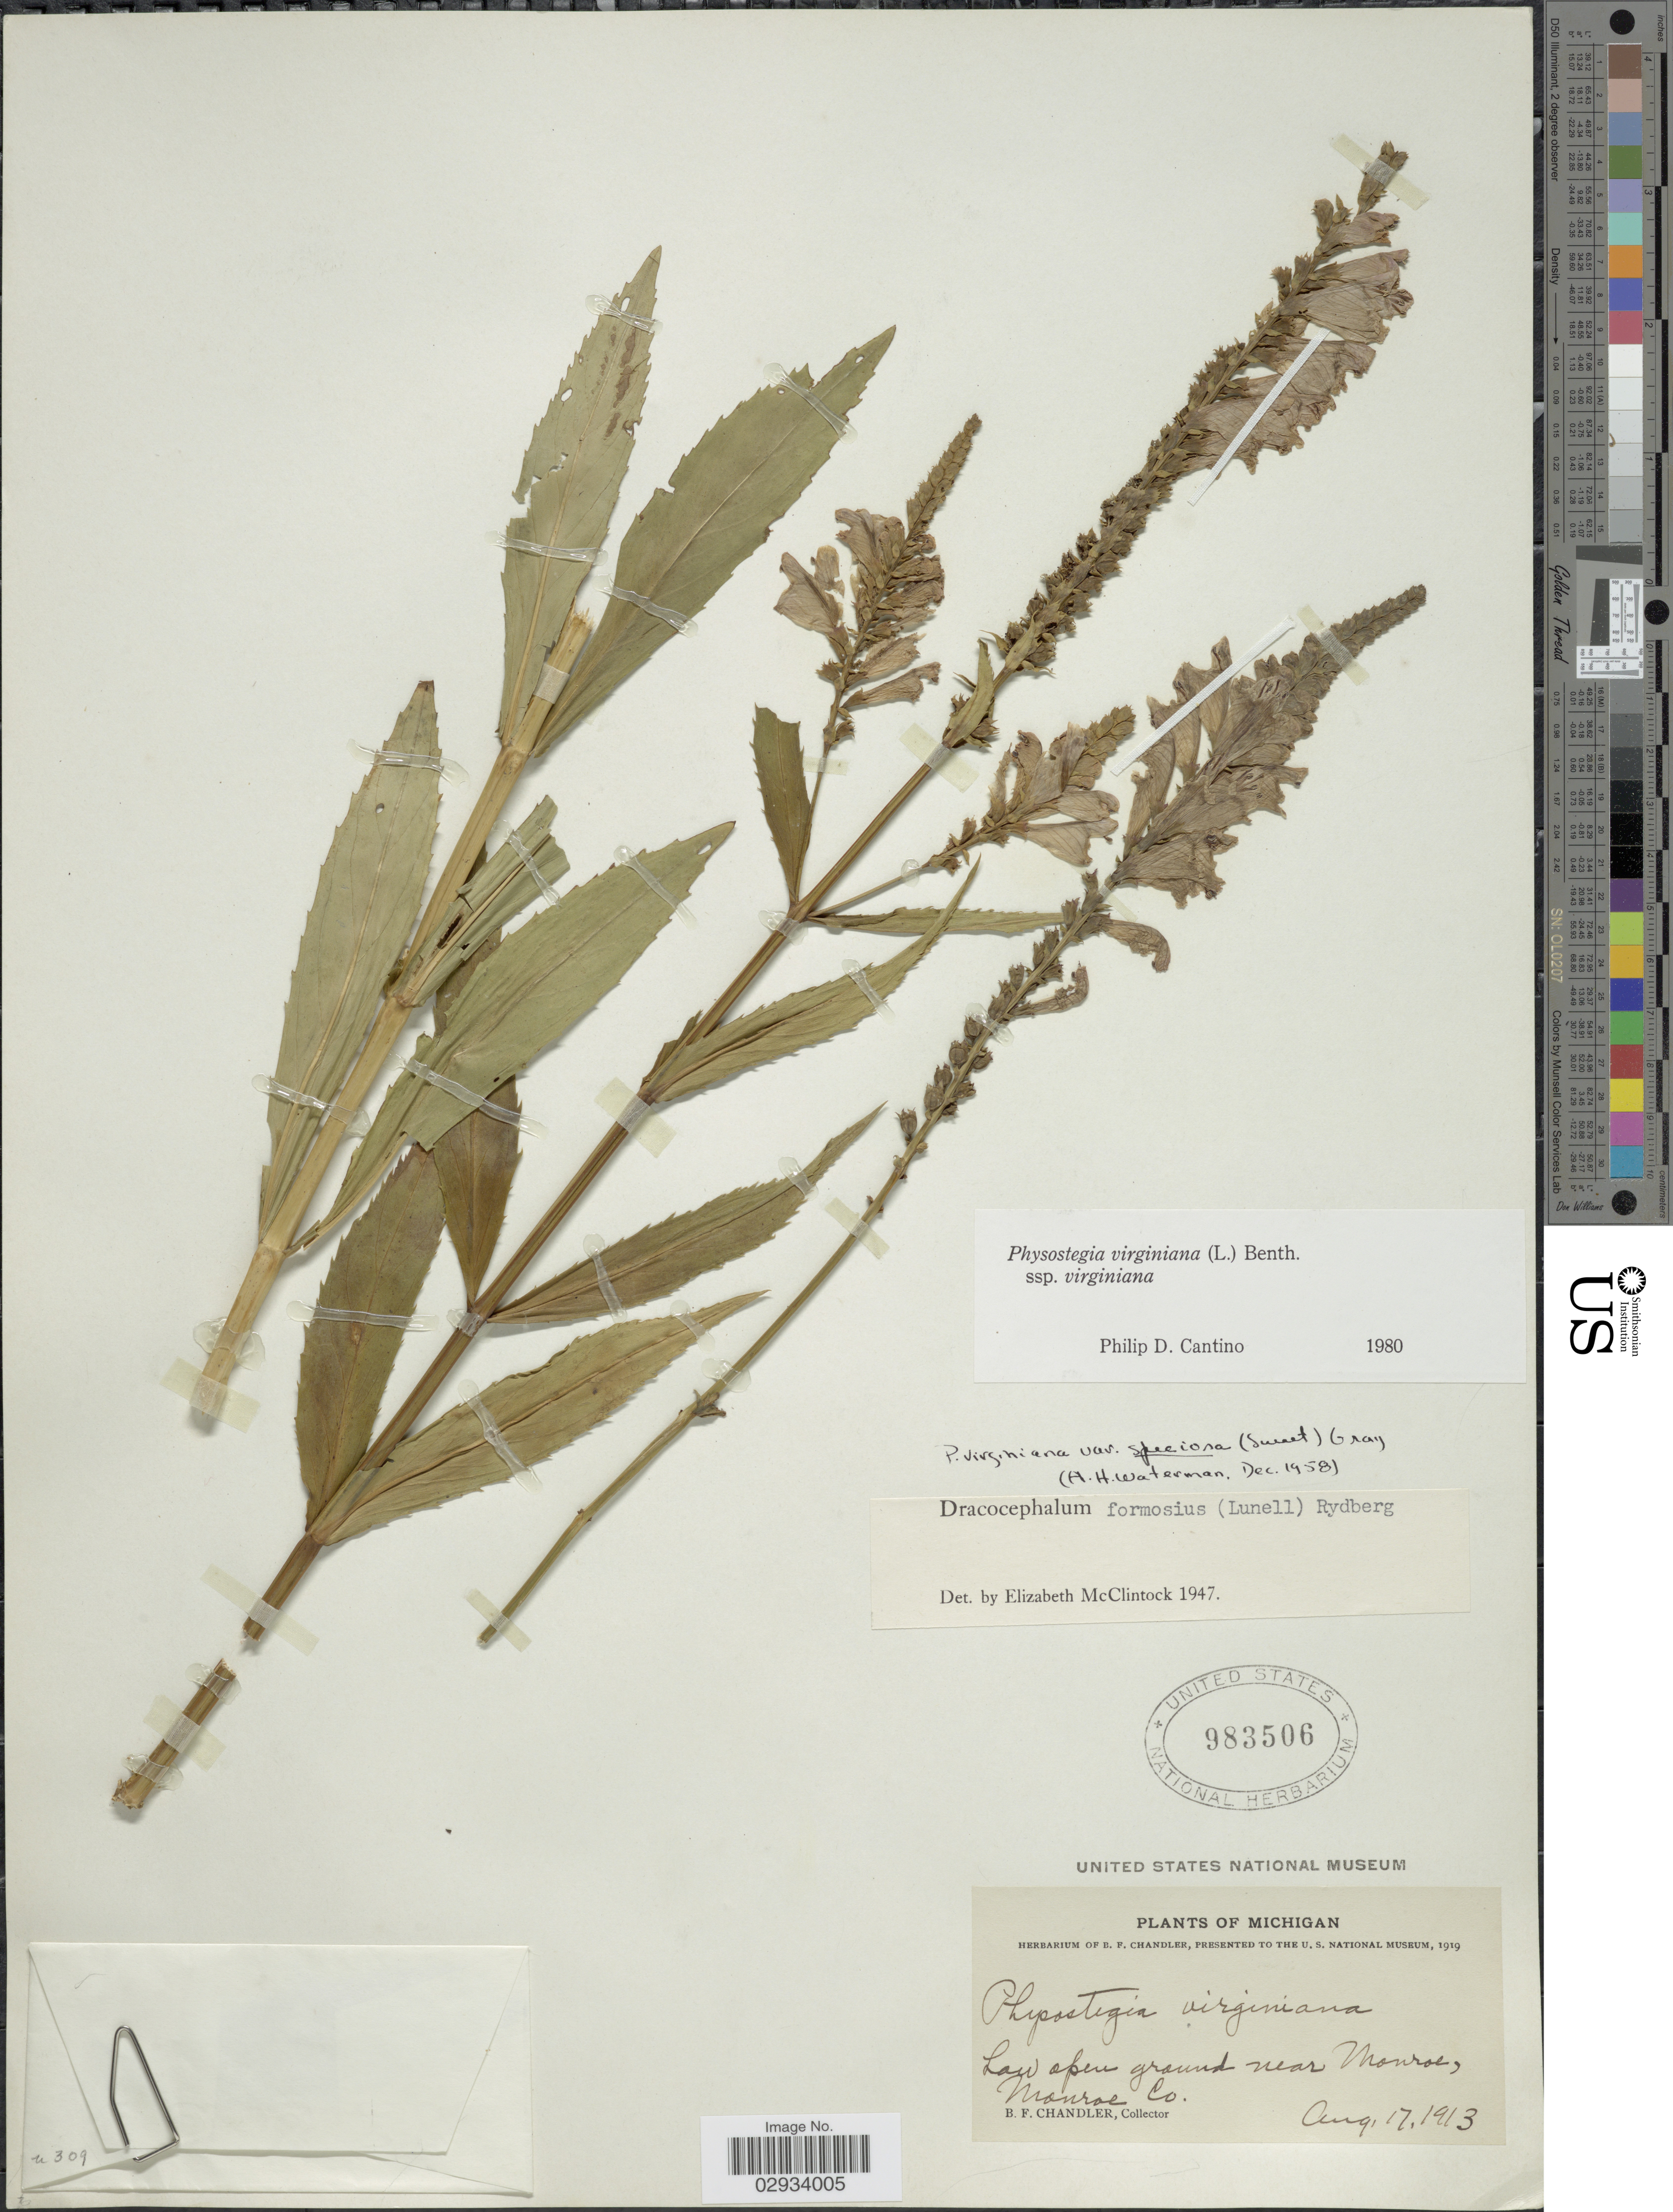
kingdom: Plantae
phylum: Tracheophyta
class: Magnoliopsida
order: Lamiales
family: Lamiaceae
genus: Physostegia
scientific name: Physostegia virginiana subsp. virginiana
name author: (L.) Benth.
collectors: B. F. Chandler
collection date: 1913-08-17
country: United States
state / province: Michigan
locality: Low open ground near Monroe, Monroe Co.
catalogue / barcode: US 983506